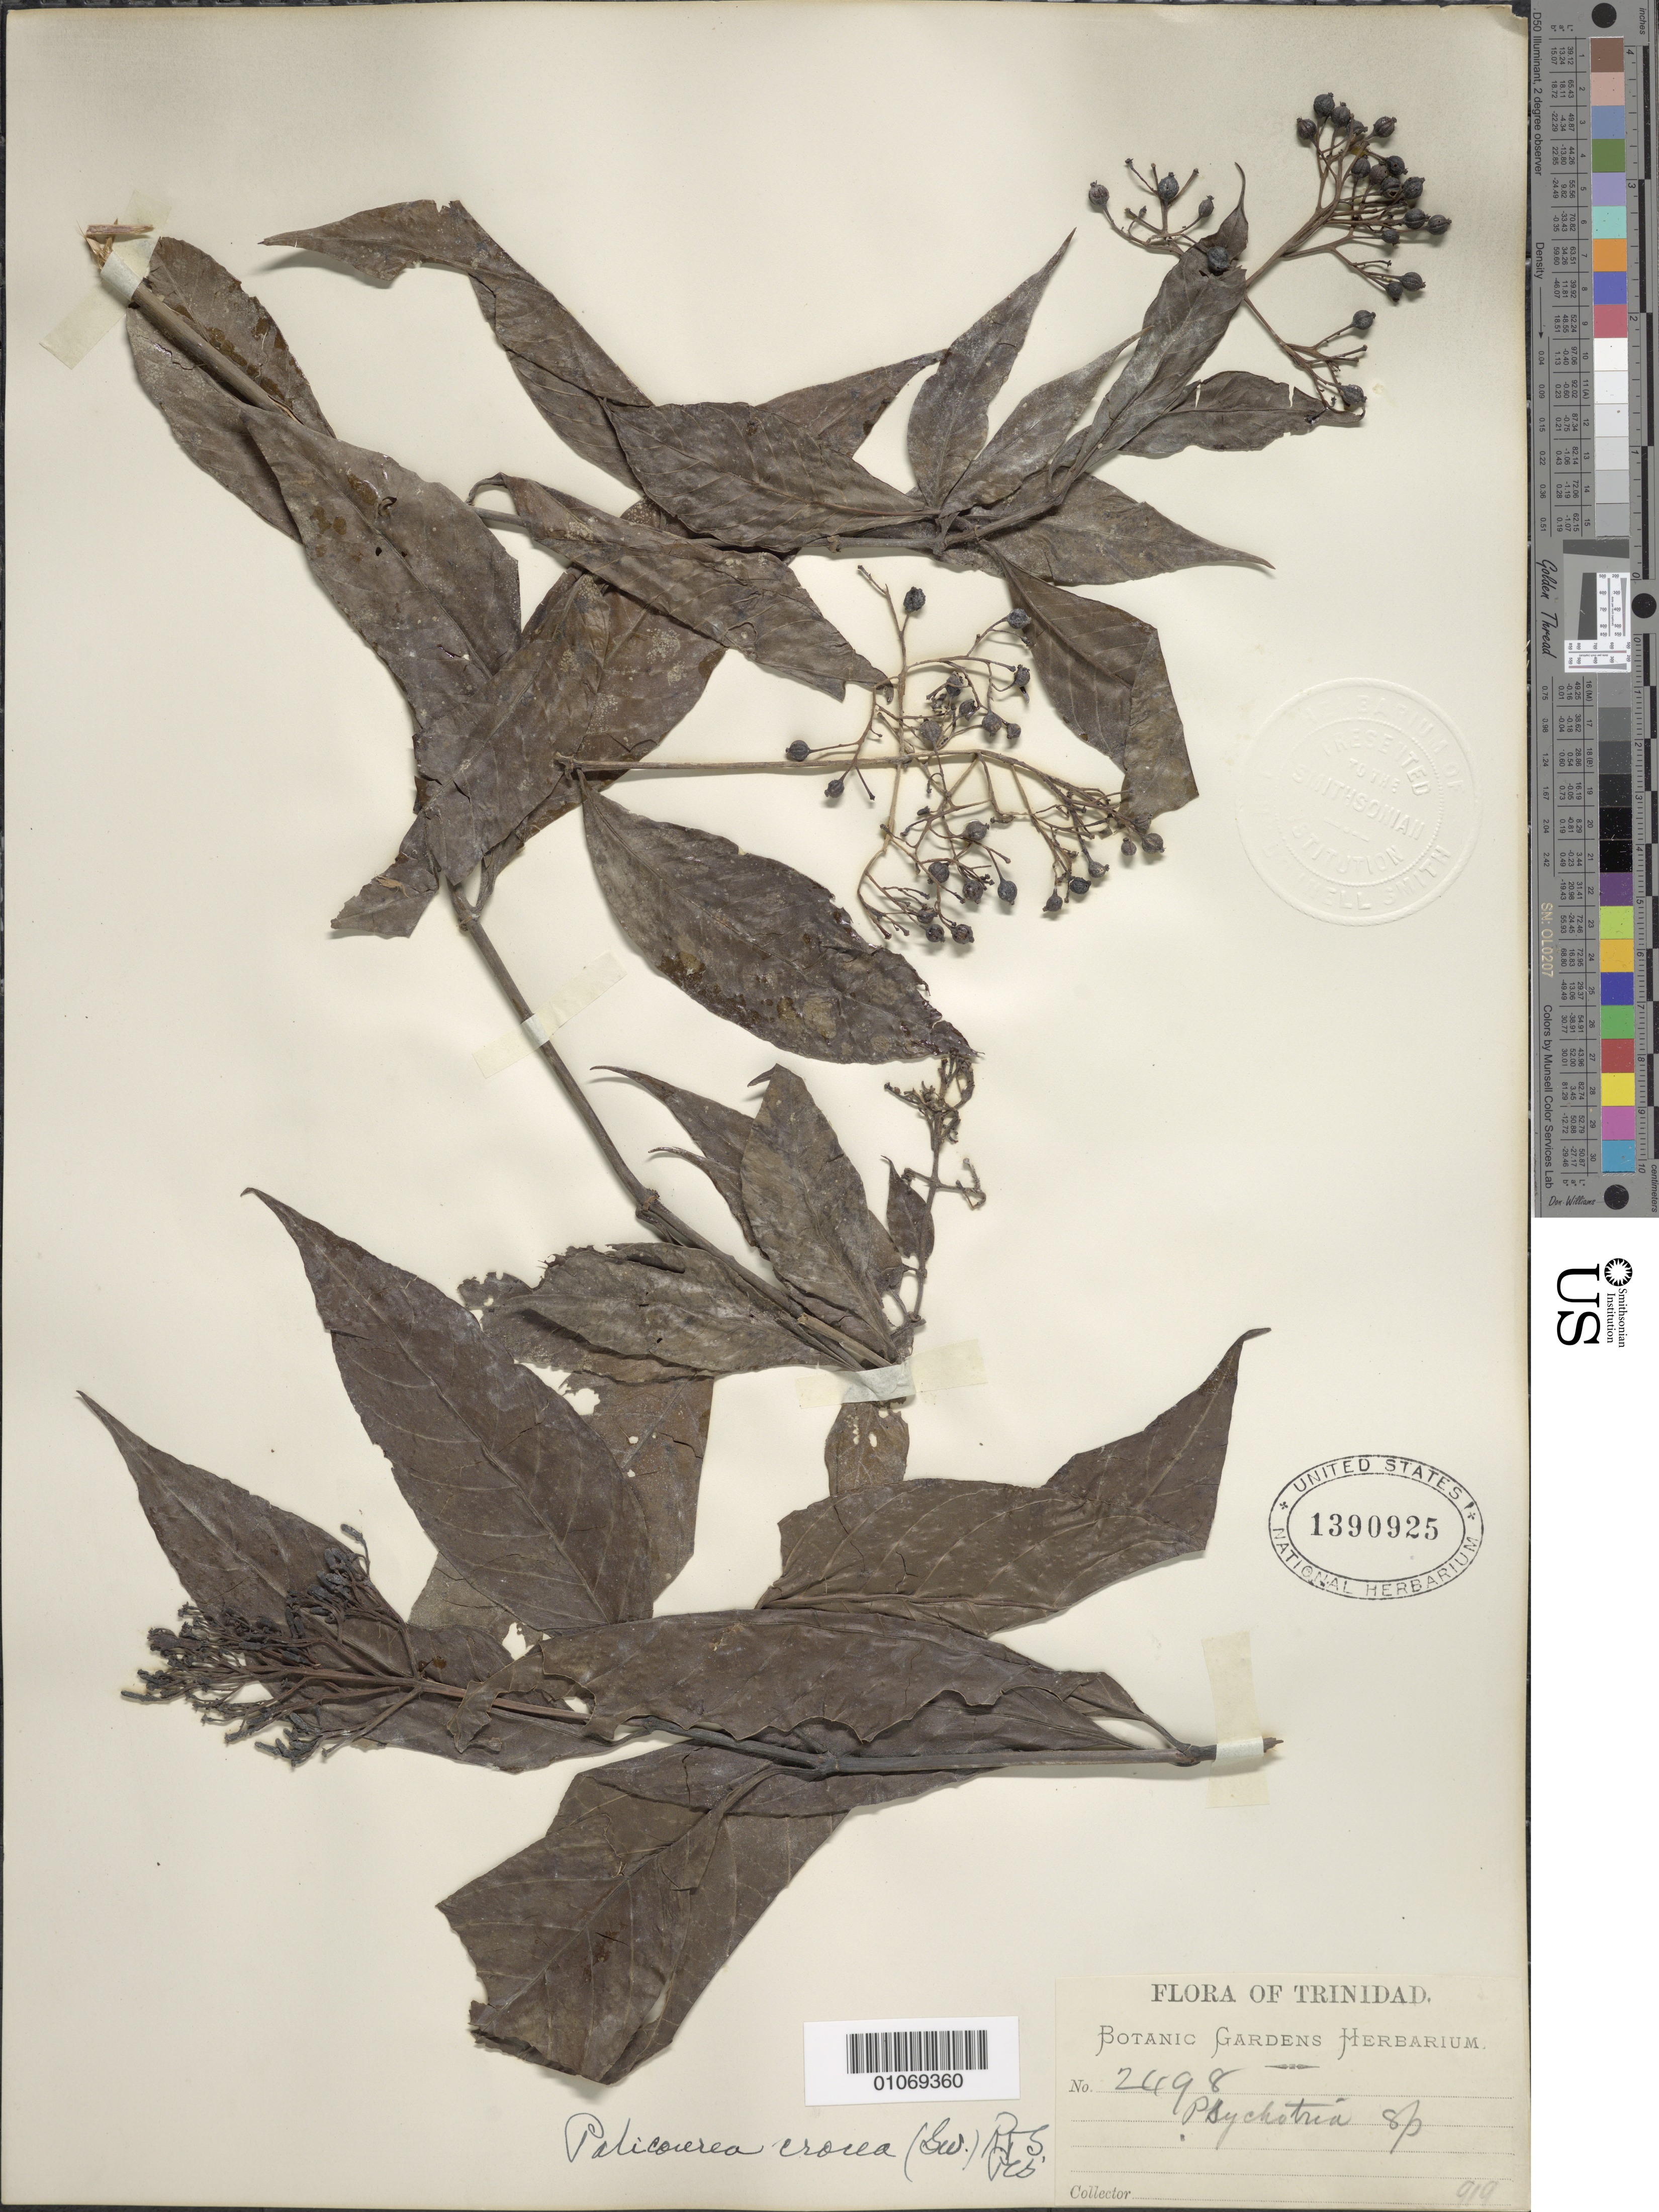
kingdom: Plantae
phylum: Tracheophyta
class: Magnoliopsida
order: Gentianales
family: Rubiaceae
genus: Palicourea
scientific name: Palicourea crocea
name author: (Sw.) Schult.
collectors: Botanic Gardens Herbarium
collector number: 2498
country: Trinidad and Tobago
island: Trinidad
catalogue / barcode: US 1390925